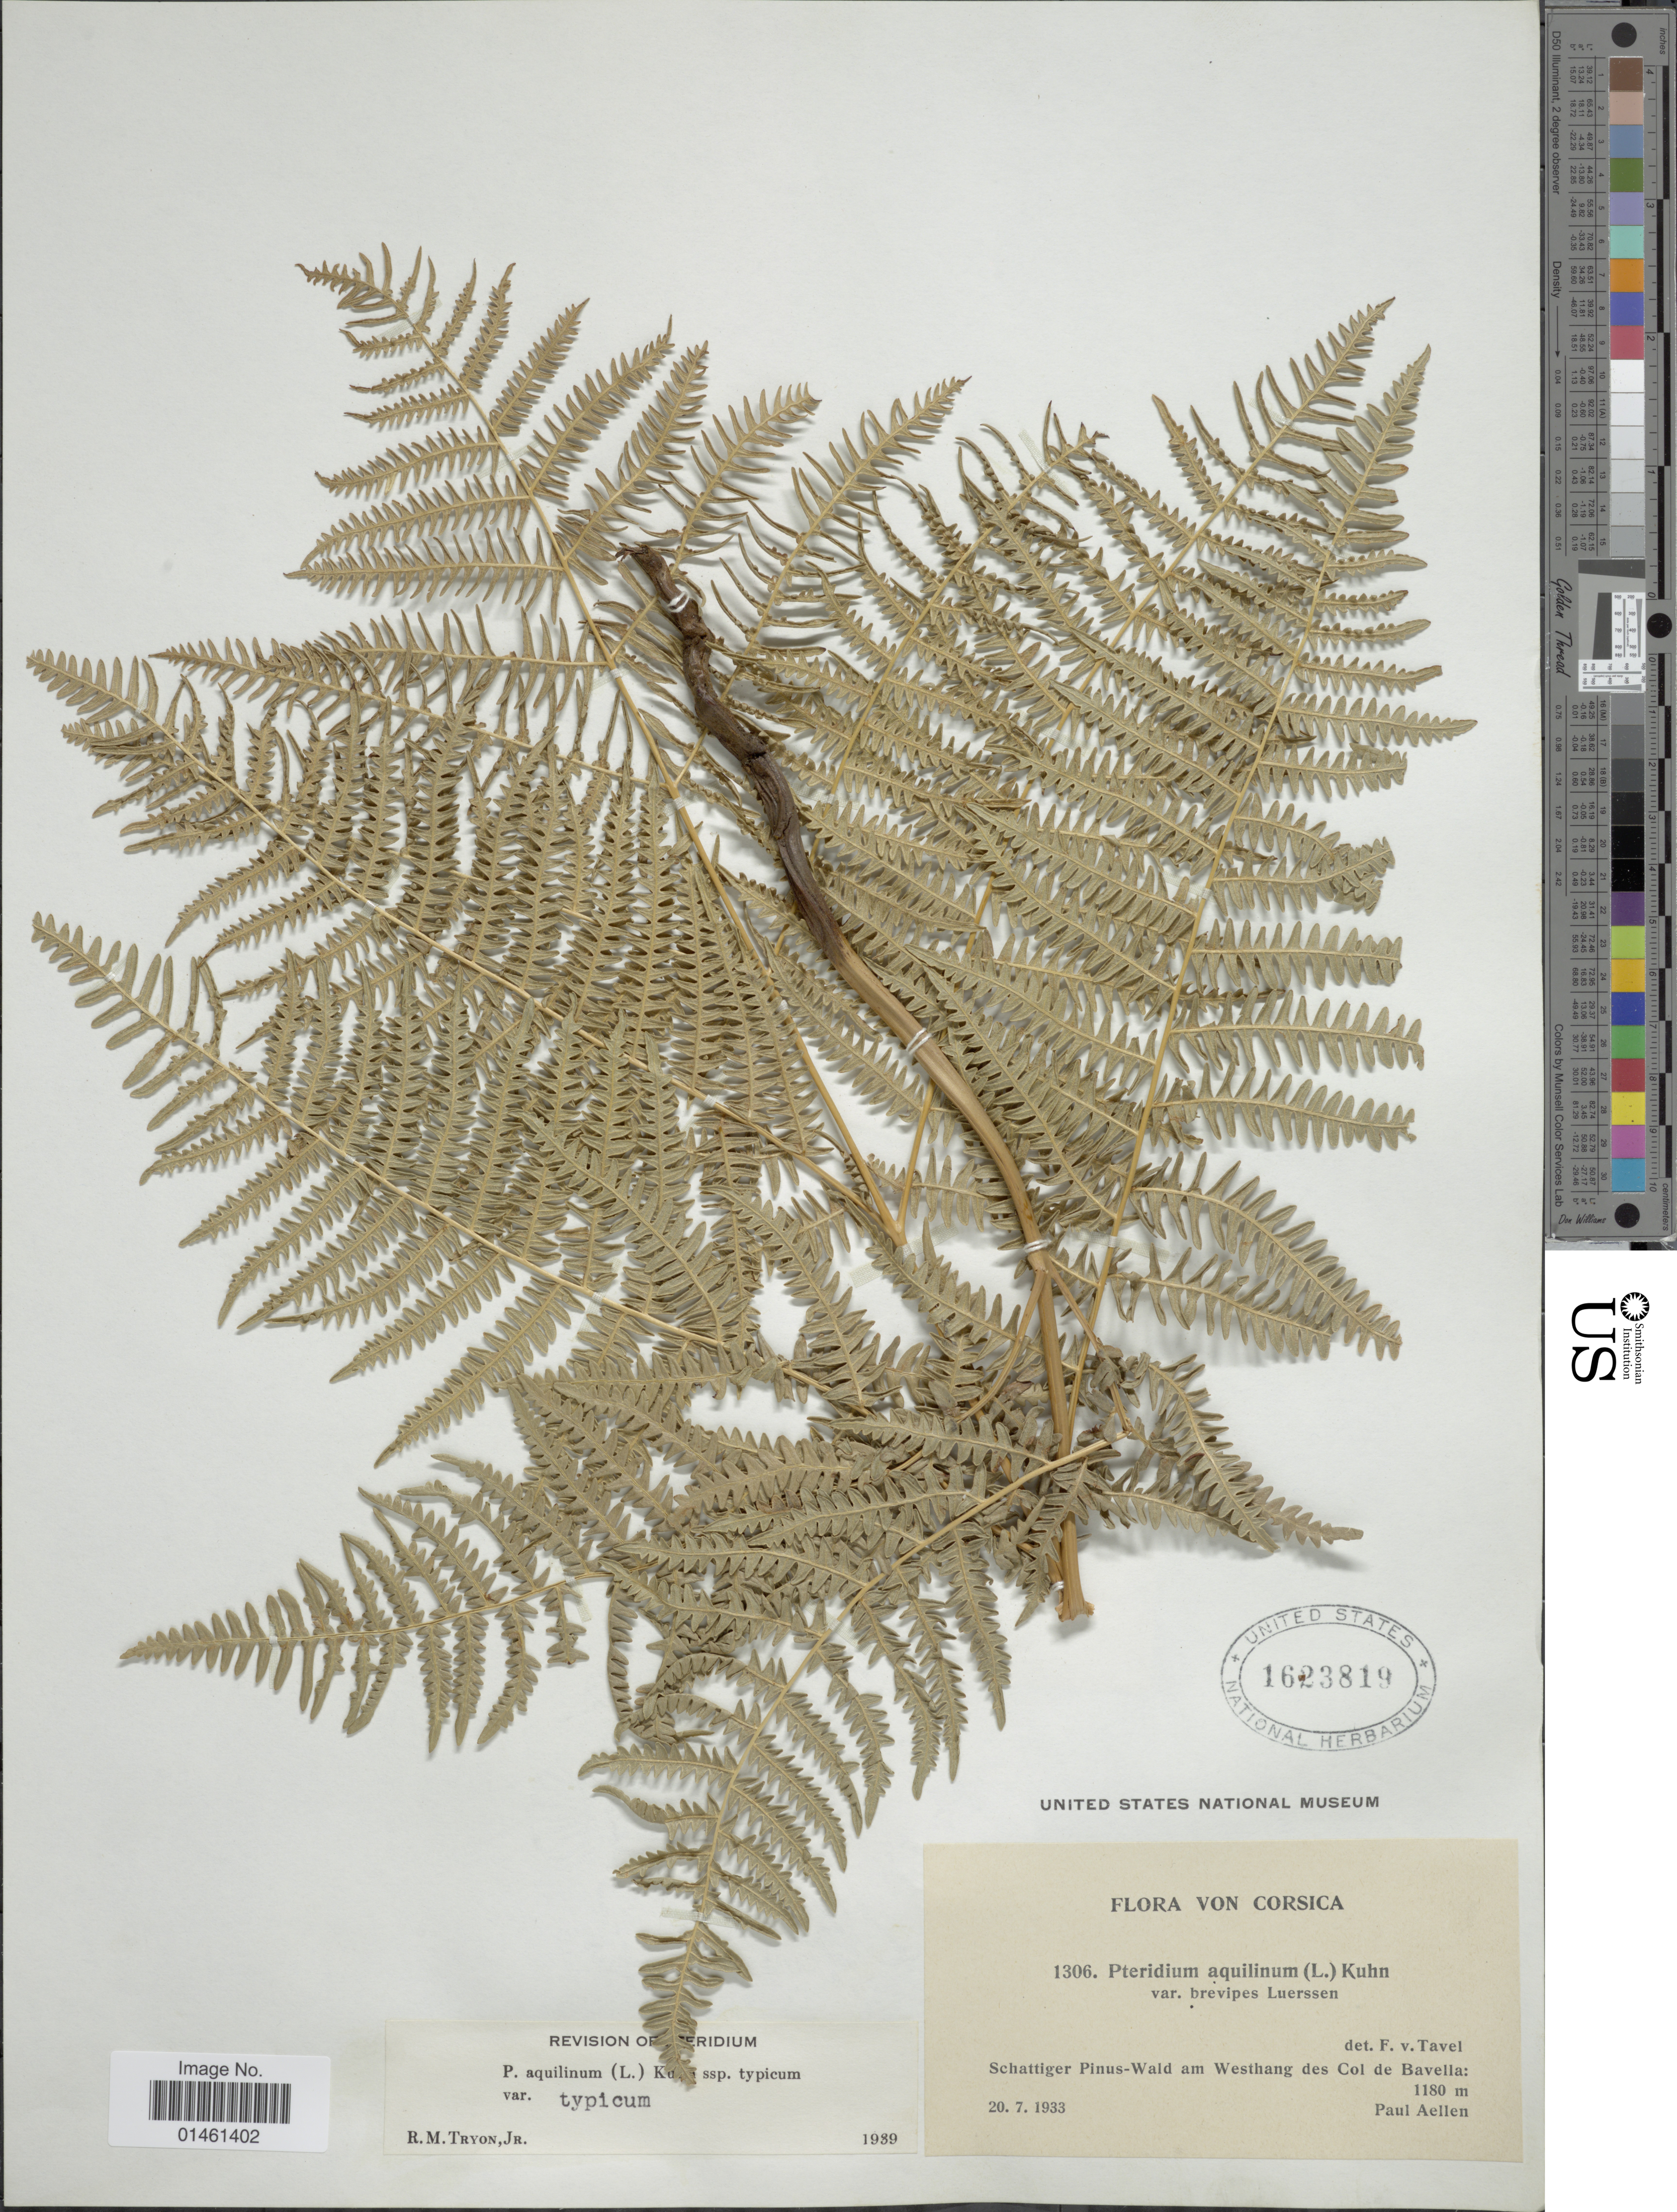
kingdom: Plantae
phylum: Tracheophyta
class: Polypodiopsida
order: Polypodiales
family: Dennstaedtiaceae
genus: Pteridium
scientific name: Pteridium aquilinum var. typicum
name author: R.M. Tryon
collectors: P. Aellen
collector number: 1306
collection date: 1933-07-20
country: France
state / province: Corsica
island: Corse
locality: Von Corsica, Schattiger Pinus-Wald am Westhang des Col de Bavella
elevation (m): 1180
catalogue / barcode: US 1623819